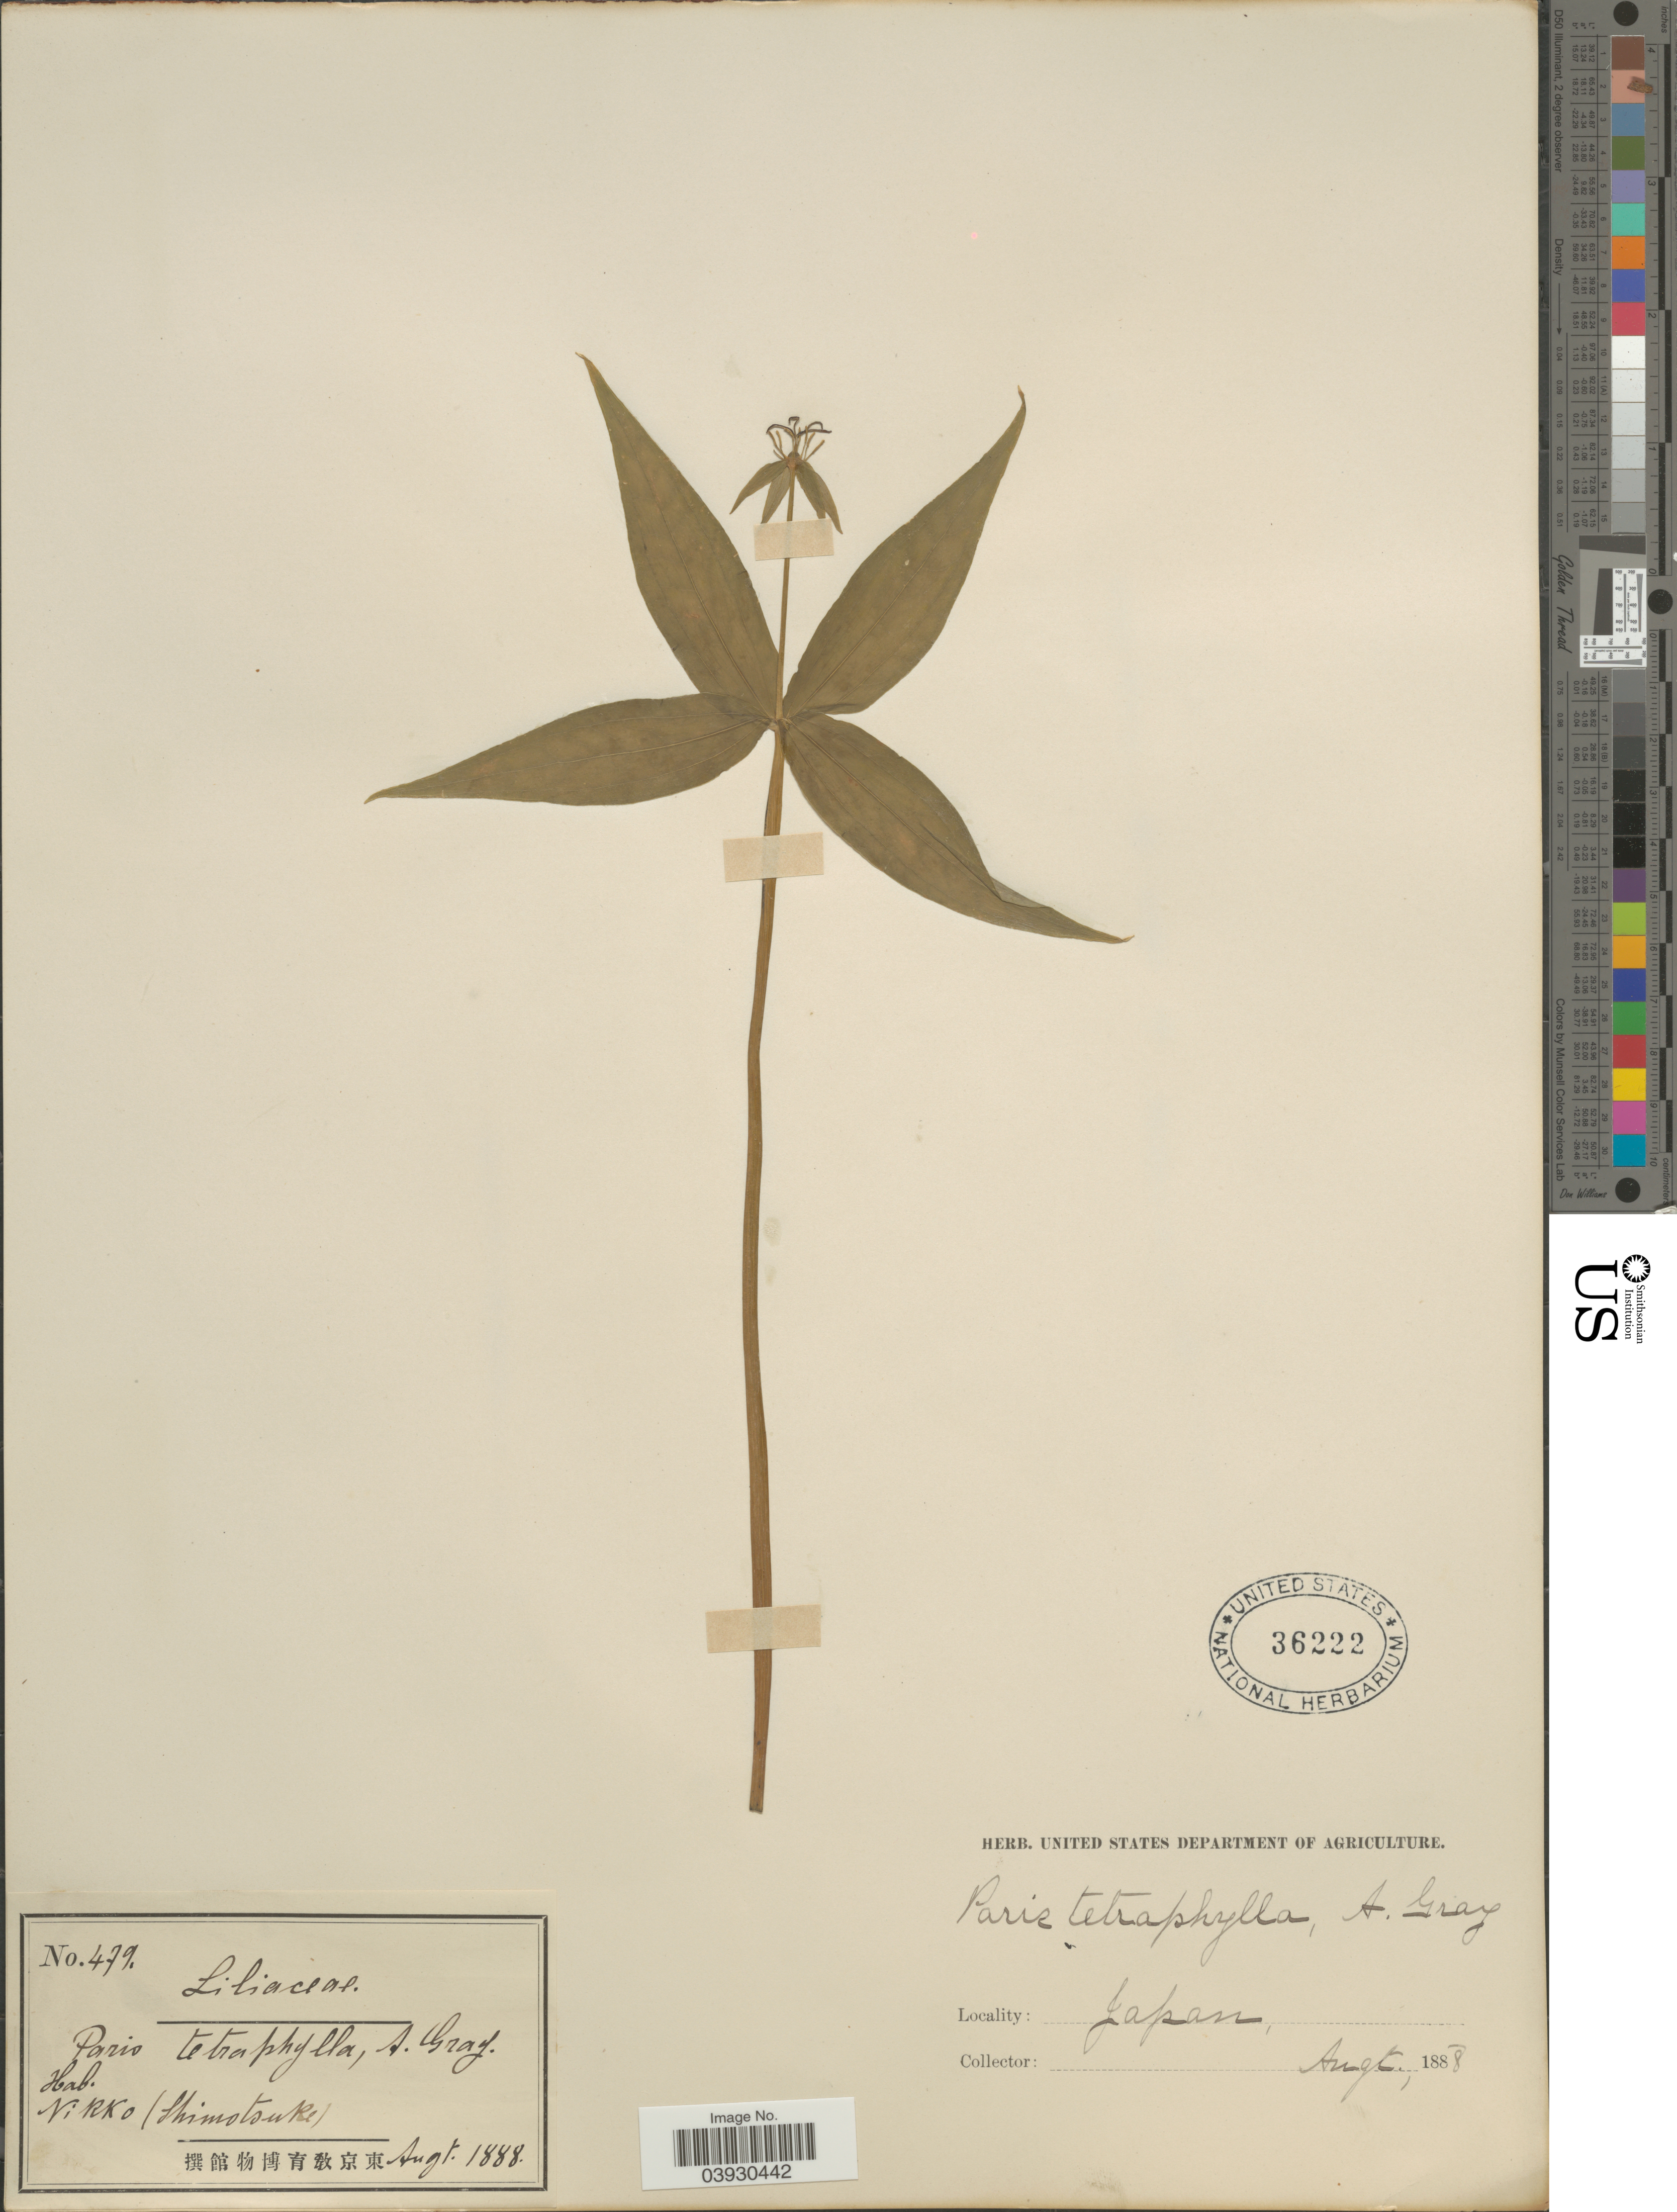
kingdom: Plantae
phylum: Tracheophyta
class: Liliopsida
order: Liliales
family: Melanthiaceae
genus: Paris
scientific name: Paris tetraphylla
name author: A. Gray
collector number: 479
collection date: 1888-08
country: Japan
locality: Nikko (Shimotsuke).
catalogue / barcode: US 36222